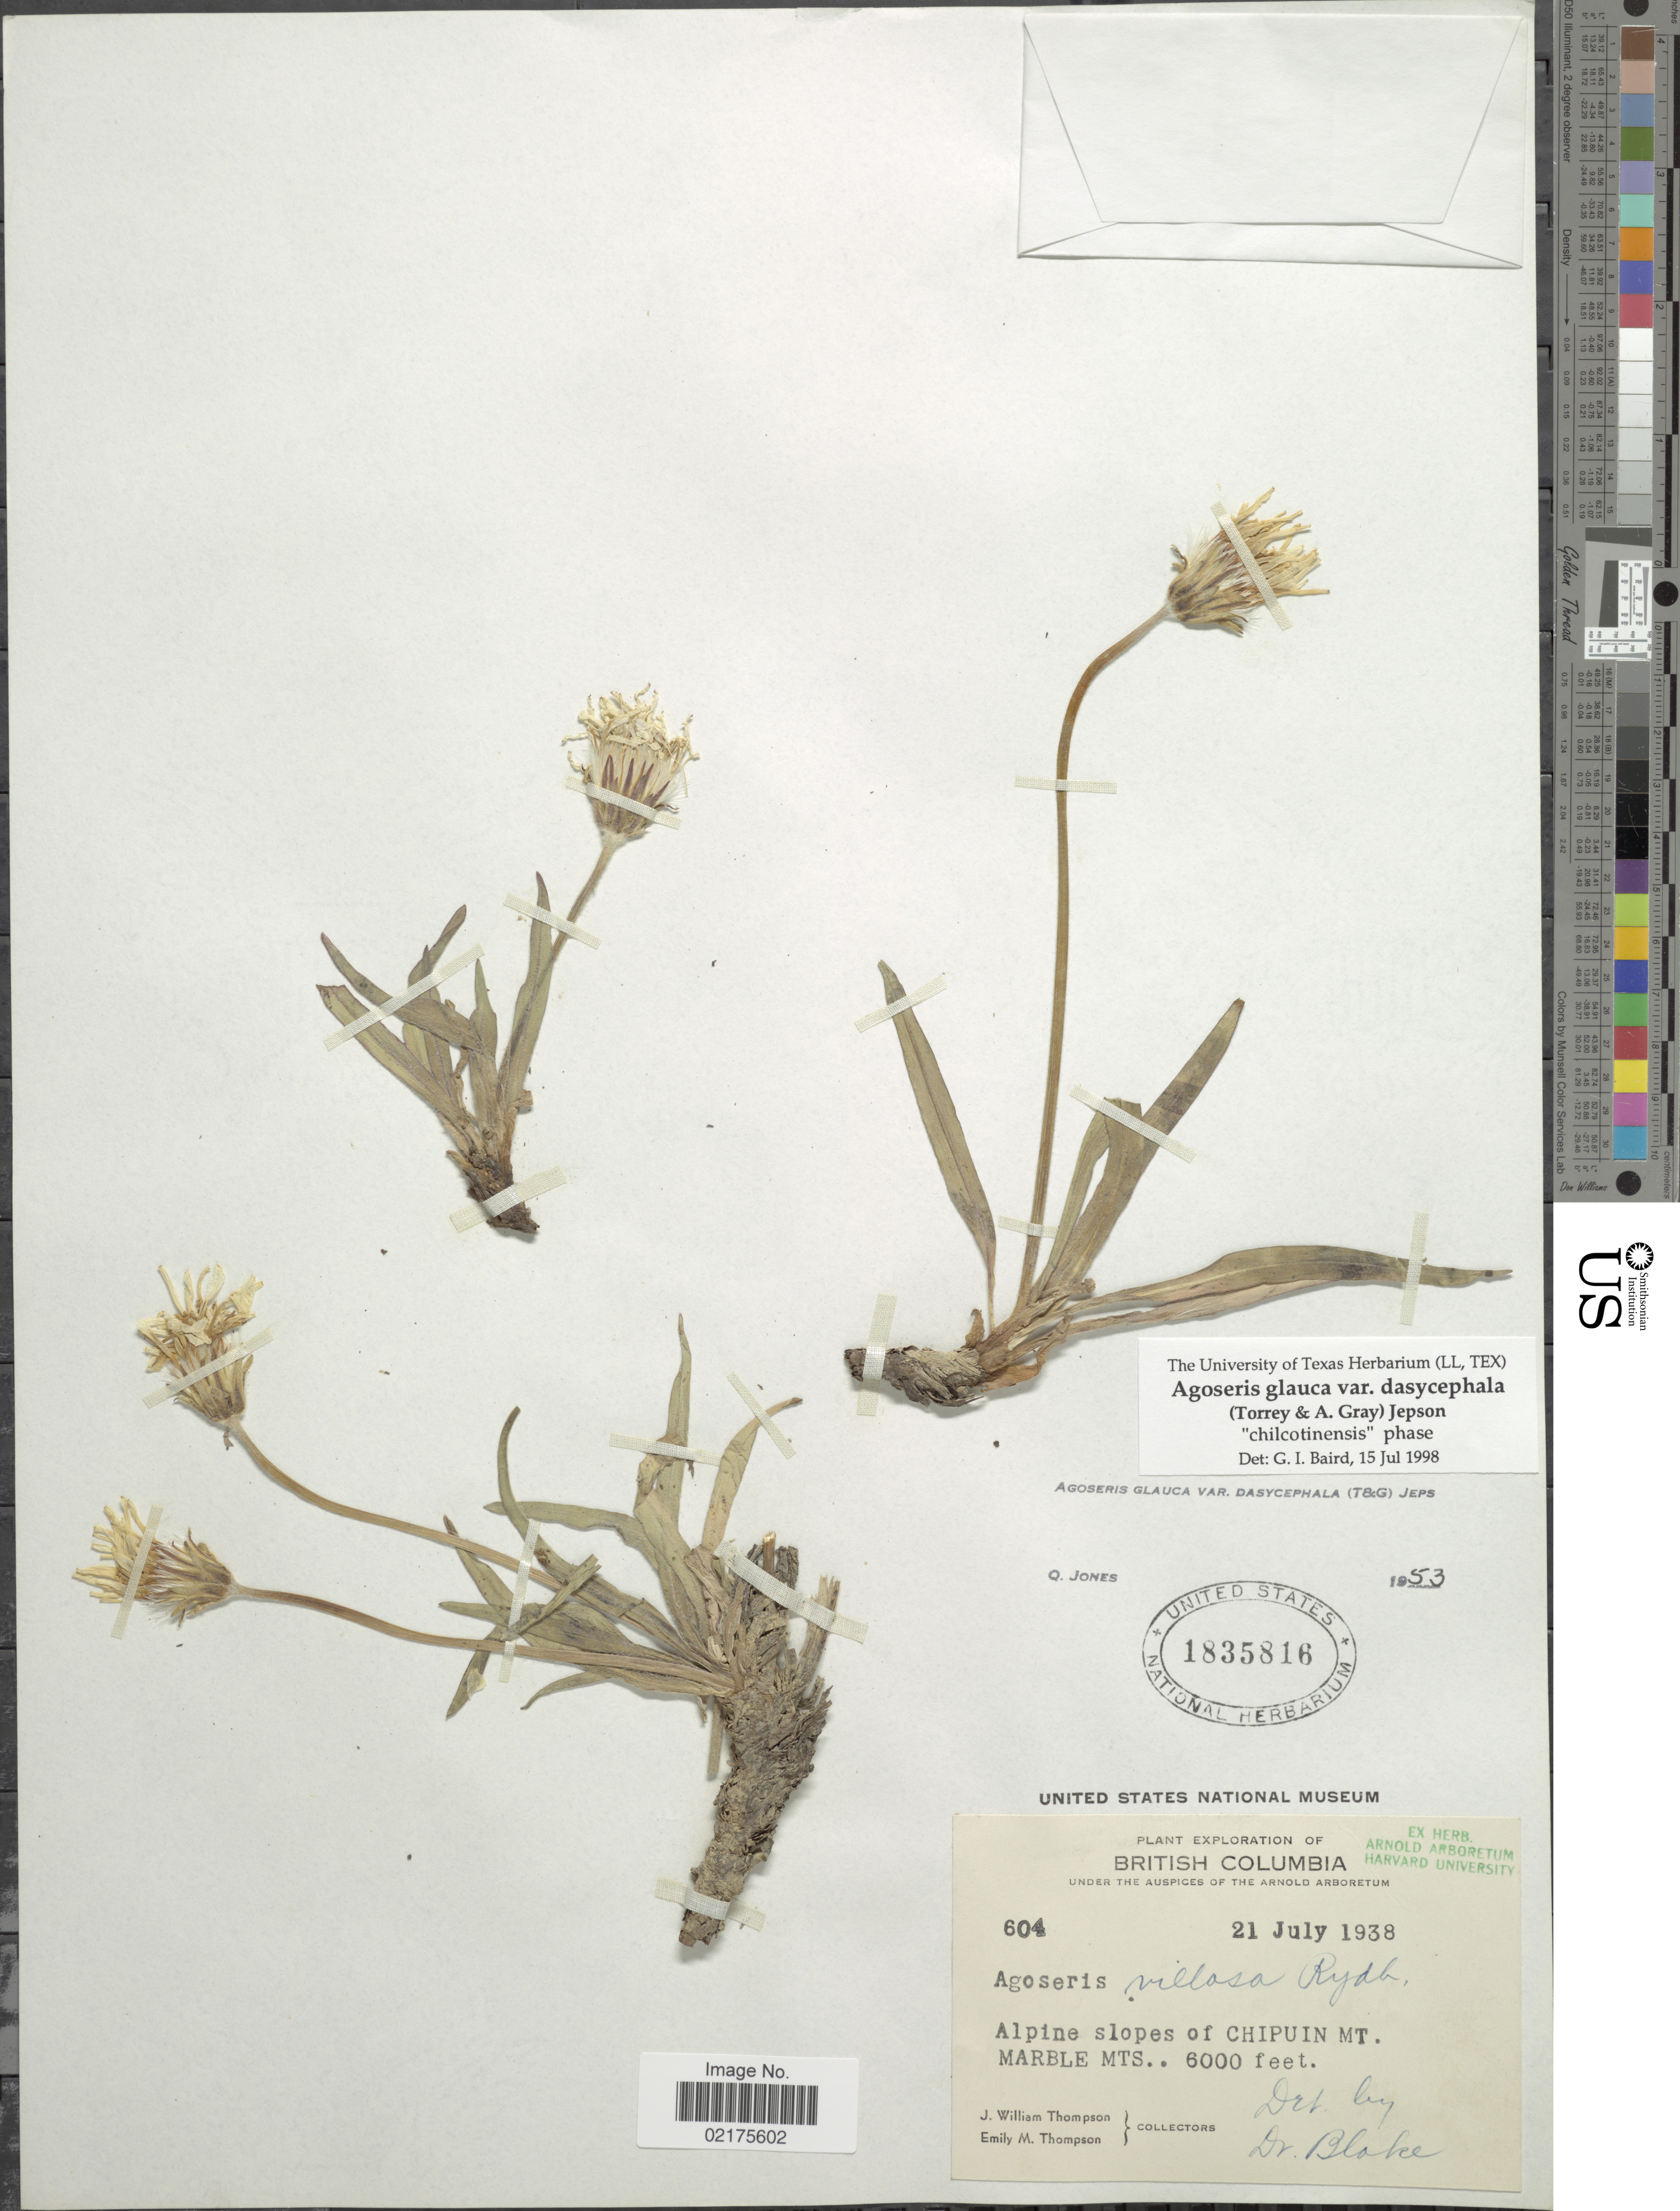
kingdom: Plantae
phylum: Tracheophyta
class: Magnoliopsida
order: Asterales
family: Asteraceae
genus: Agoseris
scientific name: Agoseris glauca var. dasycephala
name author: (Torr. & A. Gray) Jeps.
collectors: J. W. Thompson & E. M. Thompson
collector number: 604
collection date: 1938-07-21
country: Canada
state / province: British Columbia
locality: British Columbia, Alpine slopes of Chipuin MT., Marble Mts.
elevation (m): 1829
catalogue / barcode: US 1835816